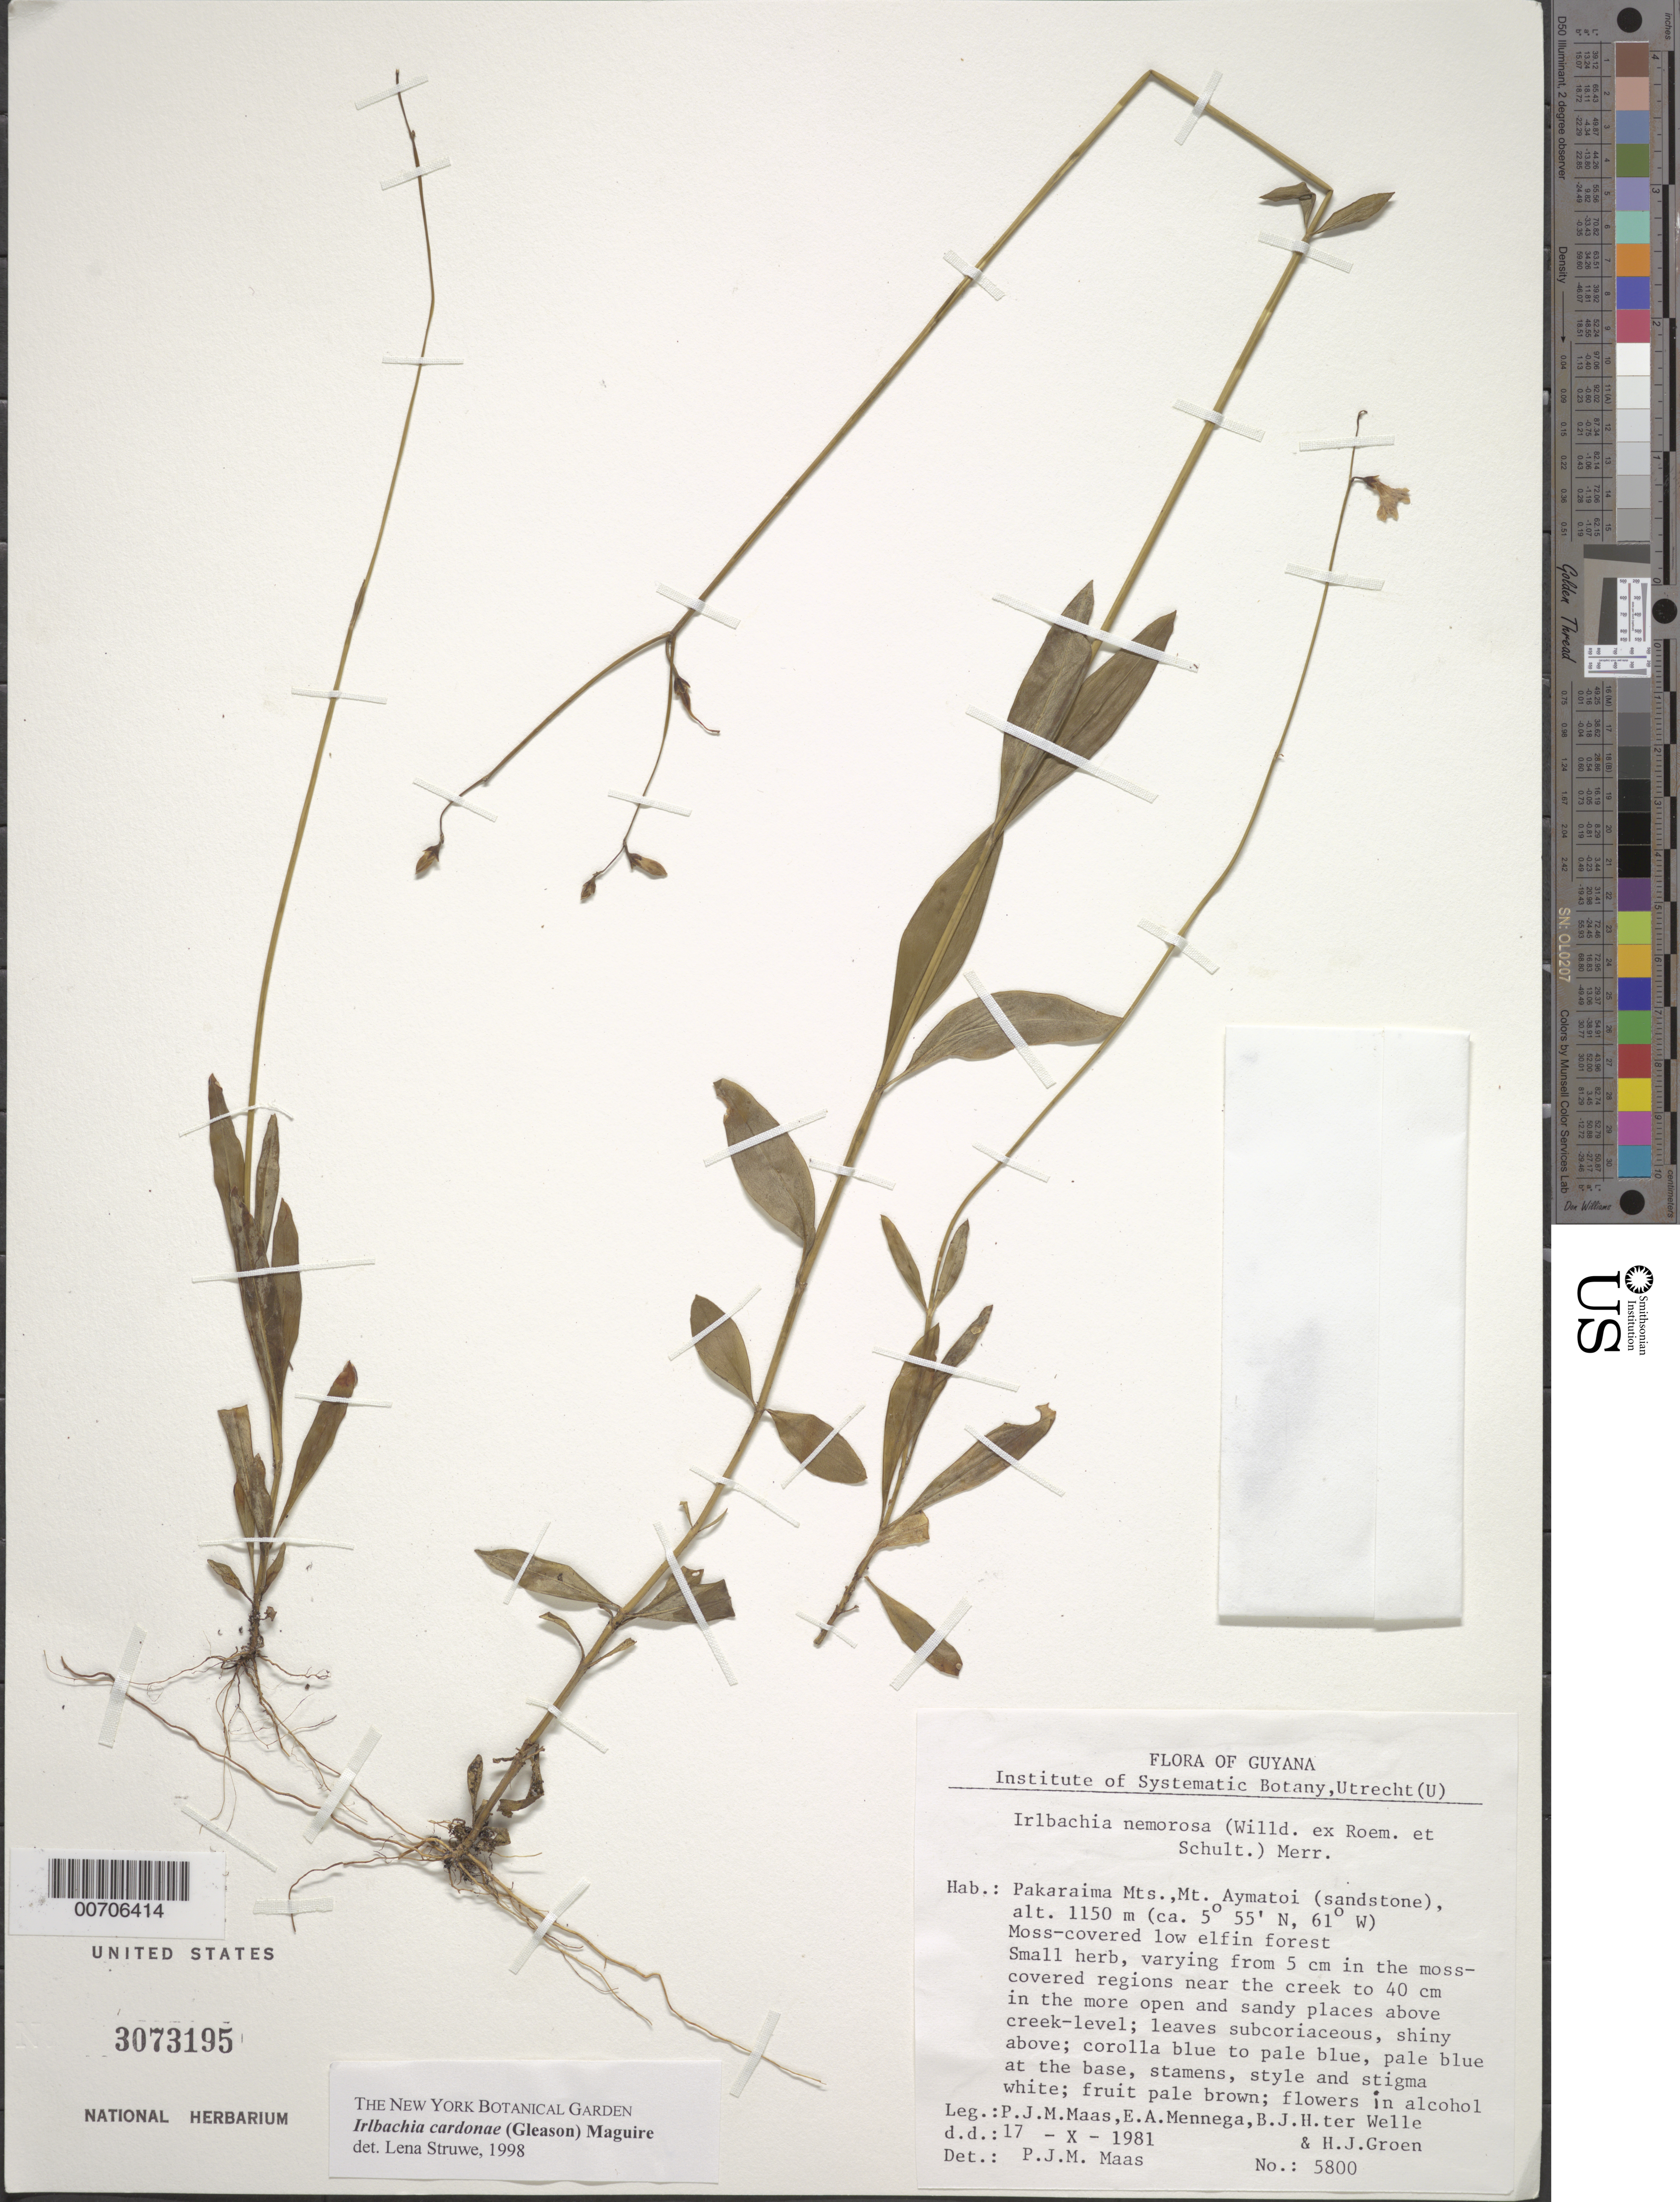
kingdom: Plantae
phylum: Tracheophyta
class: Magnoliopsida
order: Gentianales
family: Gentianaceae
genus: Irlbachia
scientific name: Irlbachia cardonae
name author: (Gleason) Maguire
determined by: Struwe, L.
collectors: P. Maas, E. A. Mennega, B. Welle & H. Groen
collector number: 5800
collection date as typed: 17-Oct-81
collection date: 1981-10-17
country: Guyana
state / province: Cuyuni-Mazaruni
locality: Mt. Aymatoi, Pakaraima Mts.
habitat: Moss covered low elfin forest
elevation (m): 1150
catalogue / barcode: US 3073195